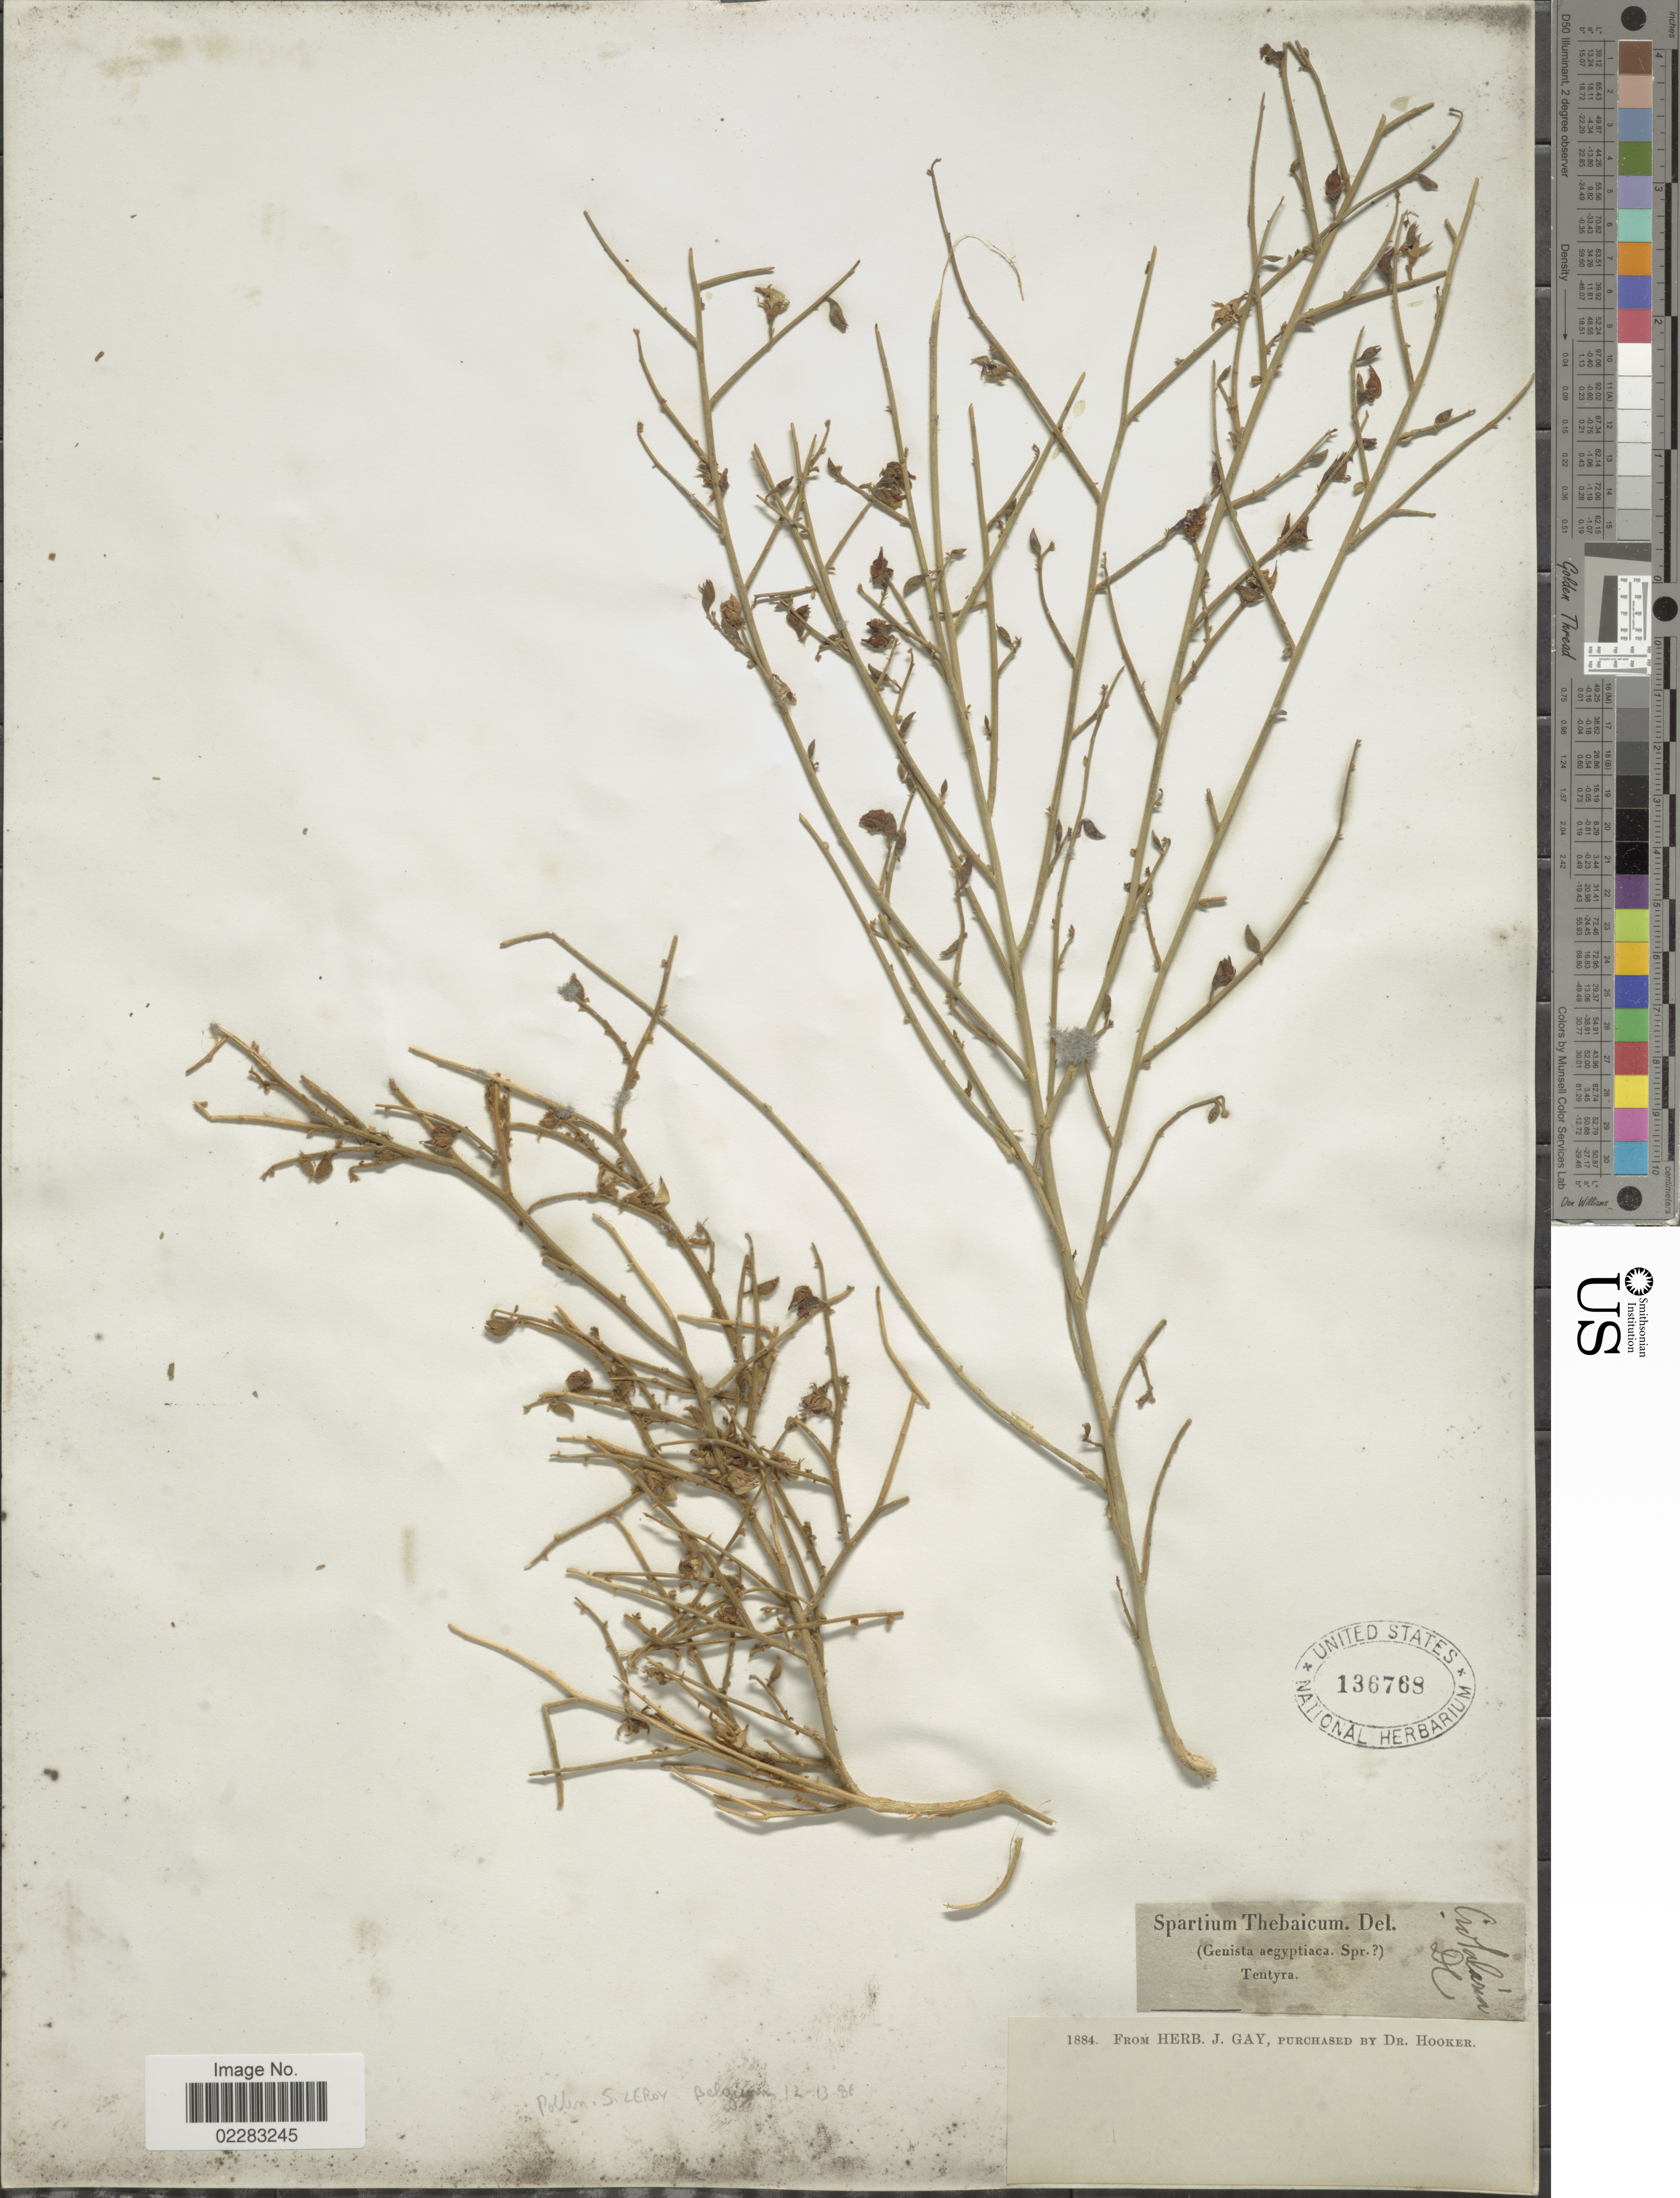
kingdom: Plantae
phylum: Tracheophyta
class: Magnoliopsida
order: Fabales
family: Fabaceae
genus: Crotalaria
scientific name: Crotalaria thebaica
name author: (Delile) DC.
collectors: ex herb. J. Gay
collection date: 1884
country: Egypt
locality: Tentyra.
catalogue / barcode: US 136768